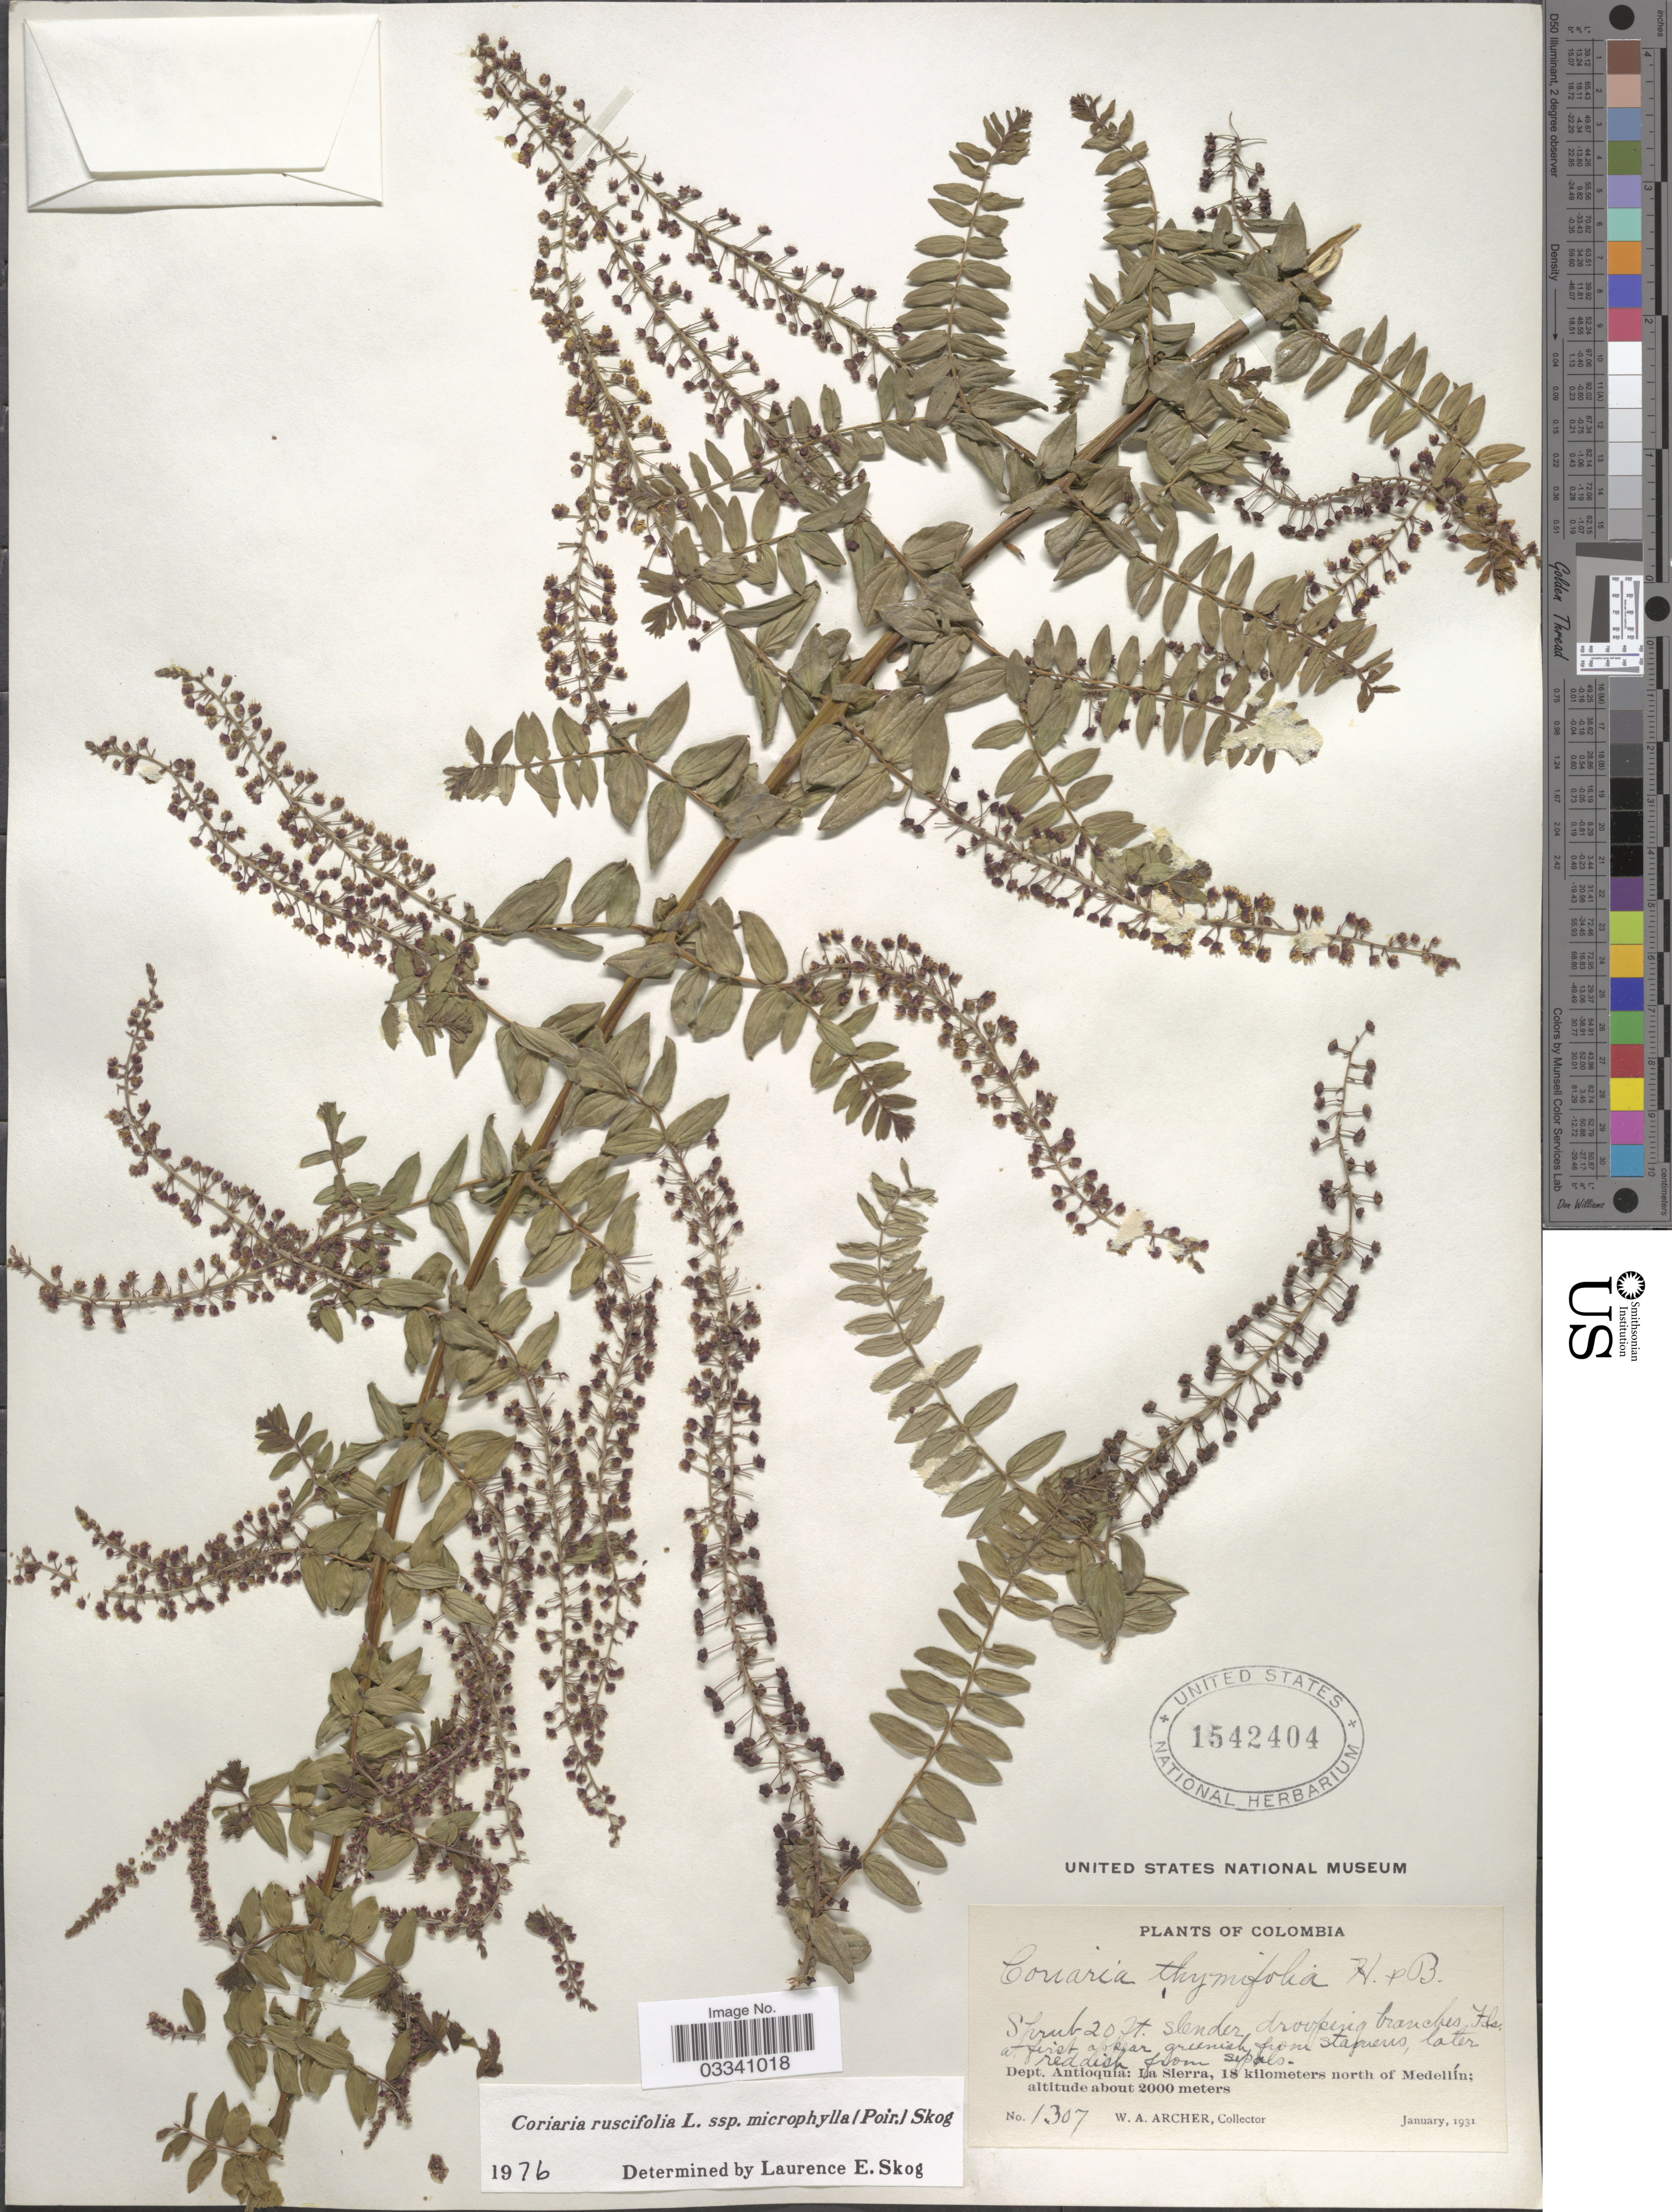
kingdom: Plantae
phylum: Tracheophyta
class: Magnoliopsida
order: Cucurbitales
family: Coriariaceae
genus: Coriaria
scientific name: Coriaria ruscifolia subsp. microphylla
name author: (Poir.) L.E. Skog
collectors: W. Archer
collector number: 1307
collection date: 1931-01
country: Colombia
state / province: Antioquia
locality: Dept. Antioquia: La Sierra, 18 kilometers north of Medellín.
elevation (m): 2000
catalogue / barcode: US 1542404